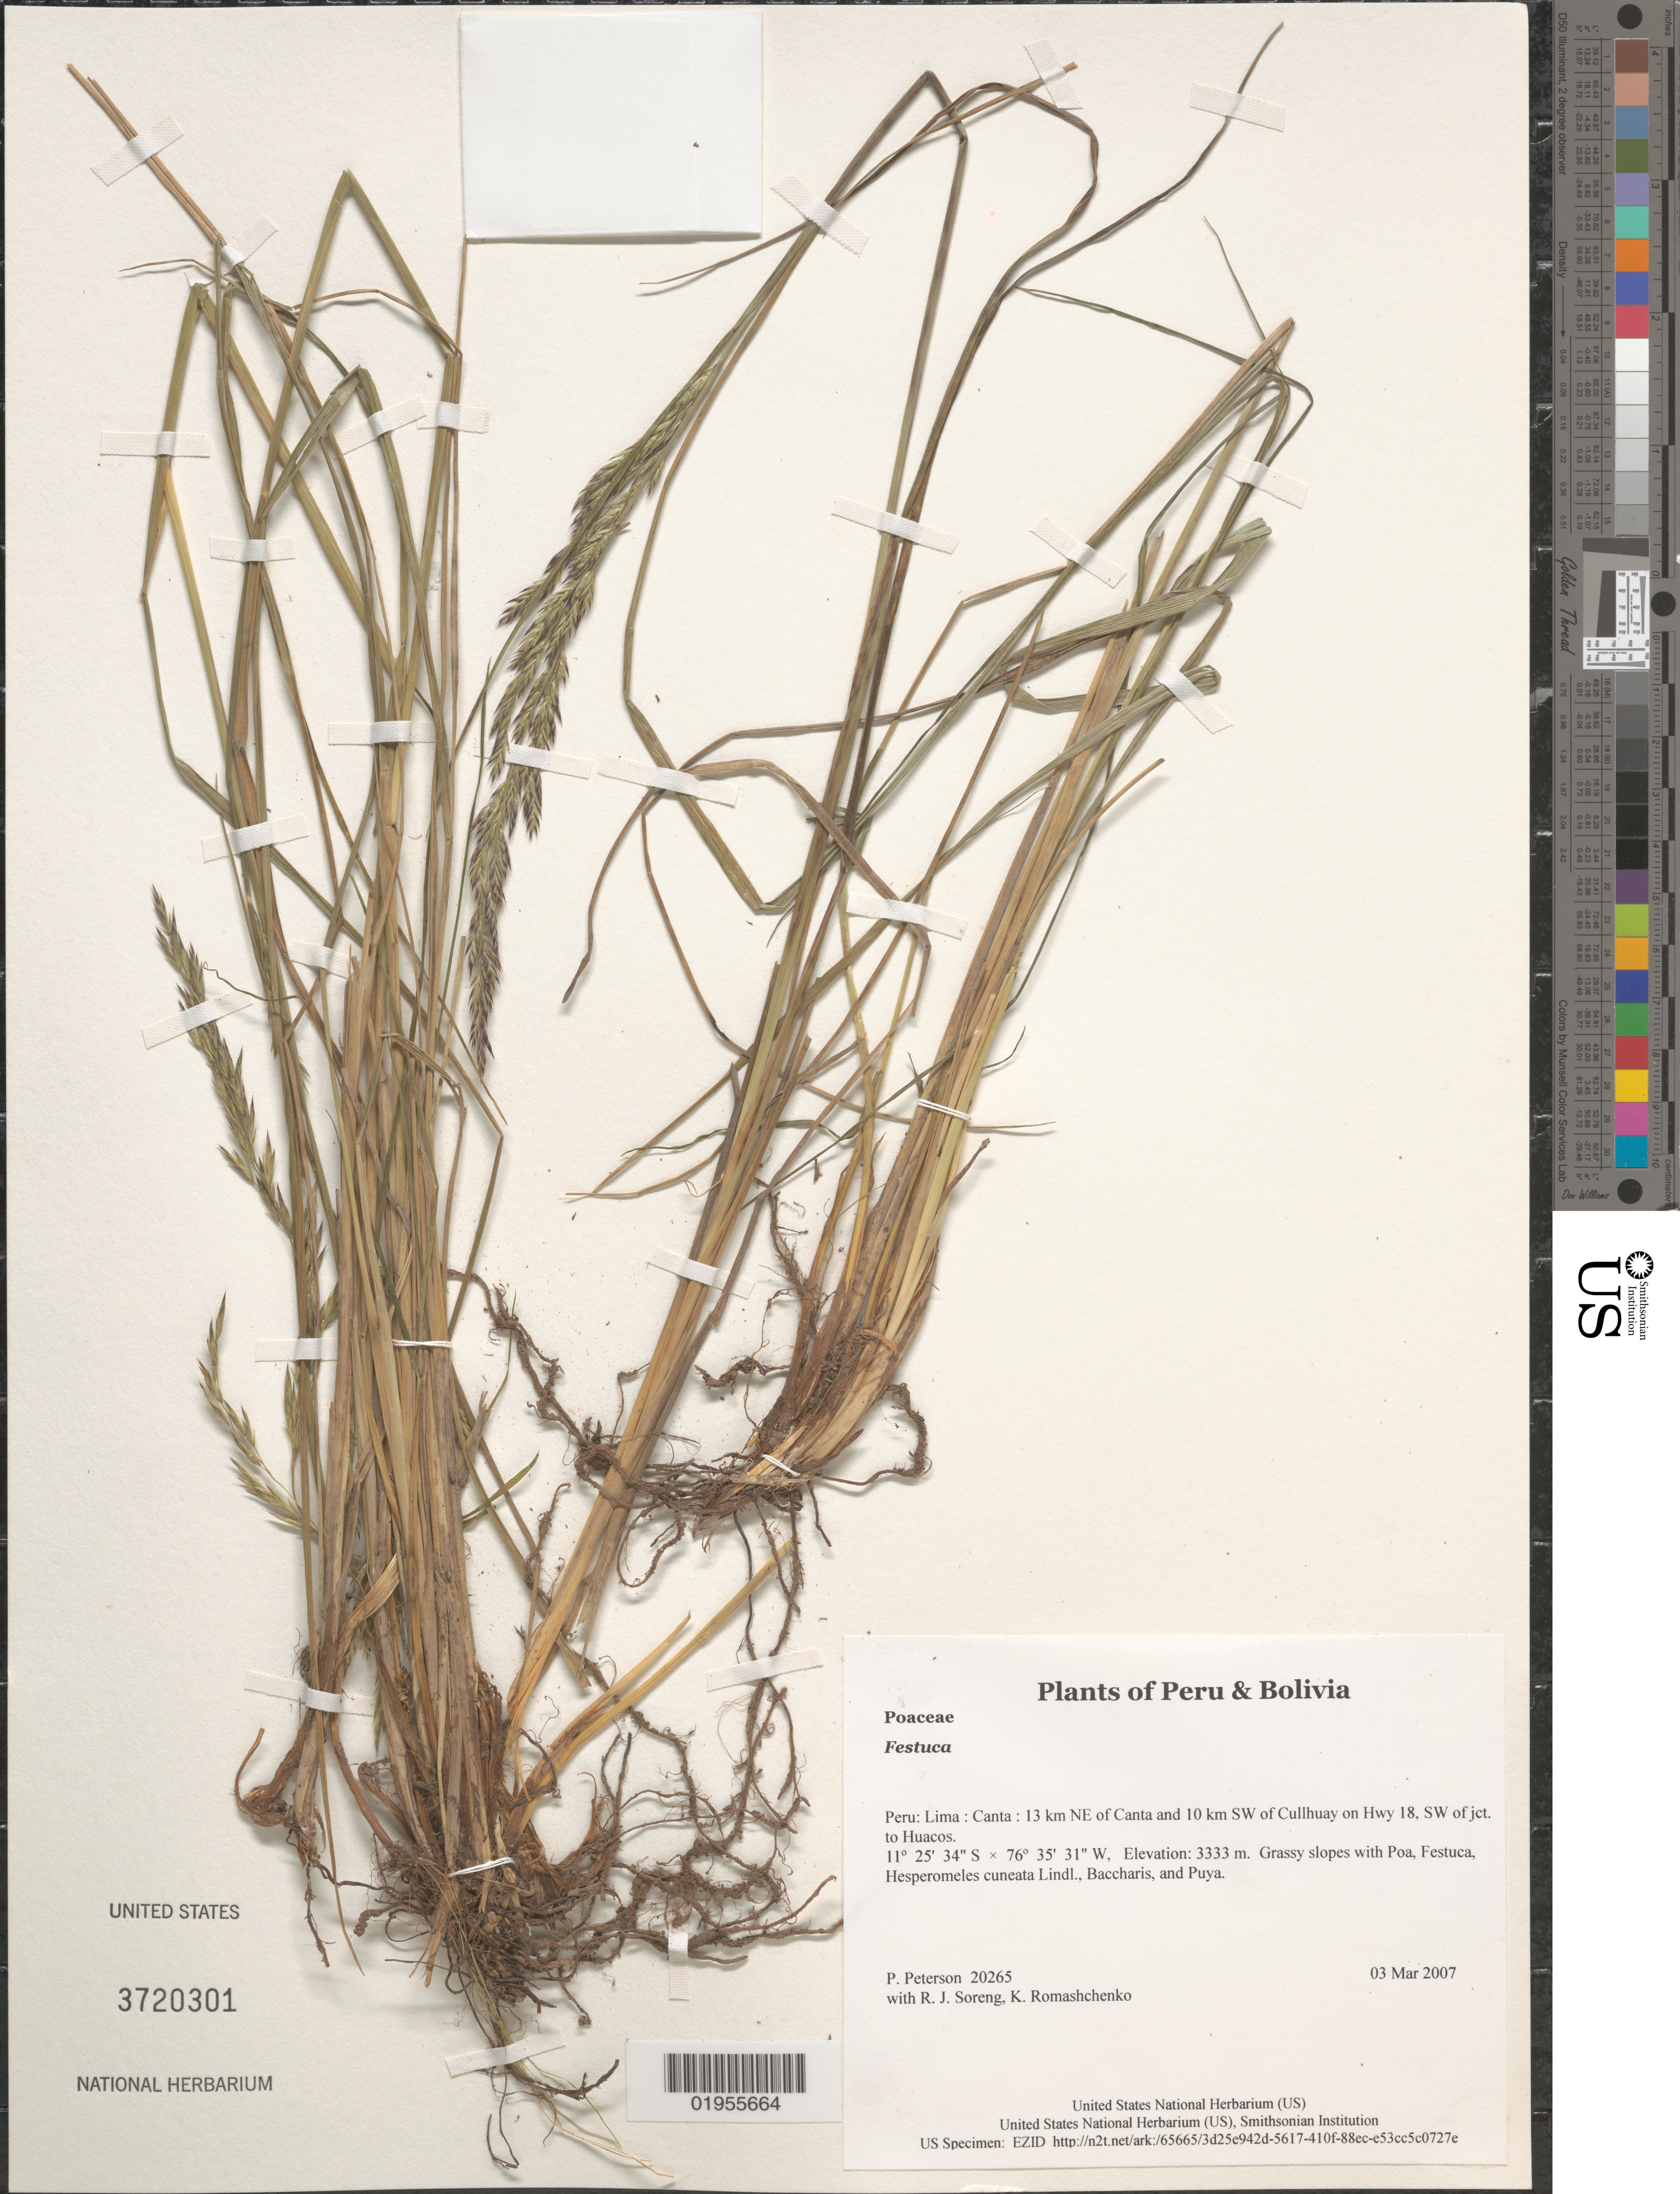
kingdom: Plantae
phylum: Tracheophyta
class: Liliopsida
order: Poales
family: Poaceae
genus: Festuca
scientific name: Festuca sp.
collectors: P. M. Peterson, R. J. Soreng & K. Romashchenko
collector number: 20265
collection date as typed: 03 Mar 2007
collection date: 2007-03-03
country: Peru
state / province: Lima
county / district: Canta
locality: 13 km NE of Canta and 10 km SW of Cullhuay on Hwy 18, SW of jct. to Huacos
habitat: Grassy slopes with Poa, Festuca, Hesperomeles cuneata Lindl., Baccharis, and Puya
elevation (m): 3333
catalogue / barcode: US 3720301